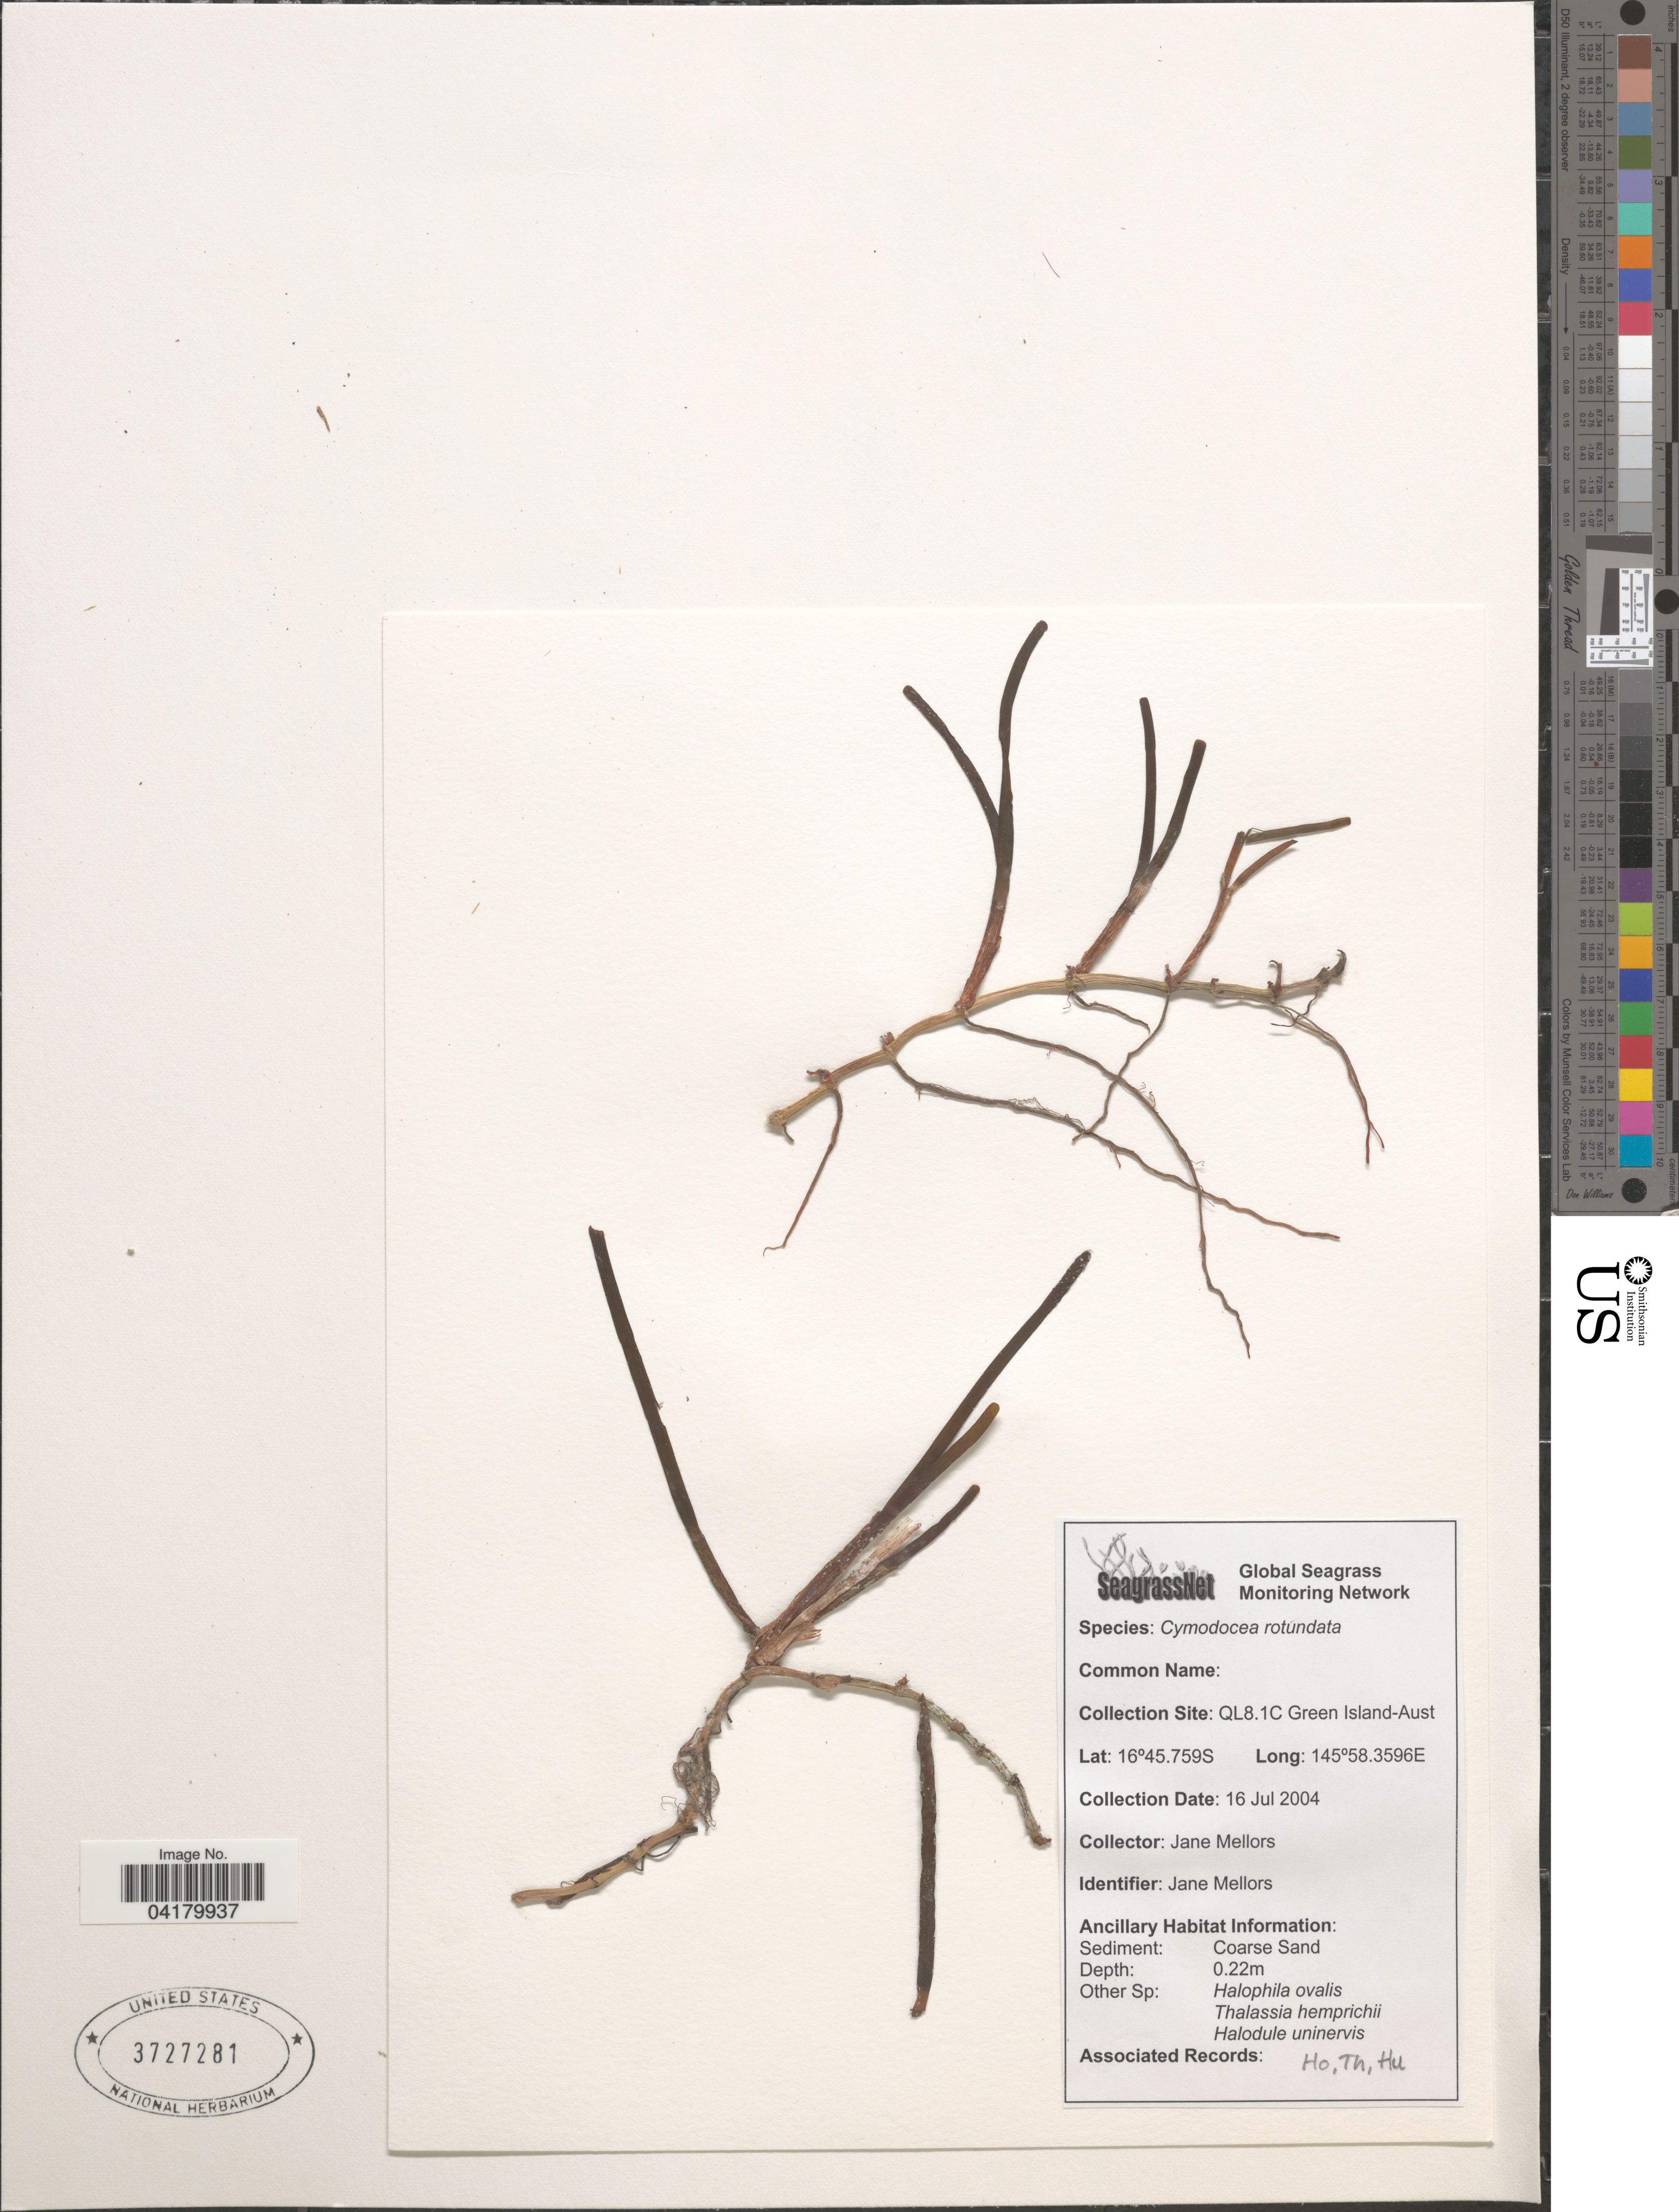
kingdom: Plantae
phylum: Tracheophyta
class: Liliopsida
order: Alismatales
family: Cymodoceaceae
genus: Cymodocea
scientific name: Cymodocea rotundata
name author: Asch. & Schweinf.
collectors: J. Mellors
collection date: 2004-07-16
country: Australia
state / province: Queensland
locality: Collection Site: QL8.1C Green Island.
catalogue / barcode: US 3727281